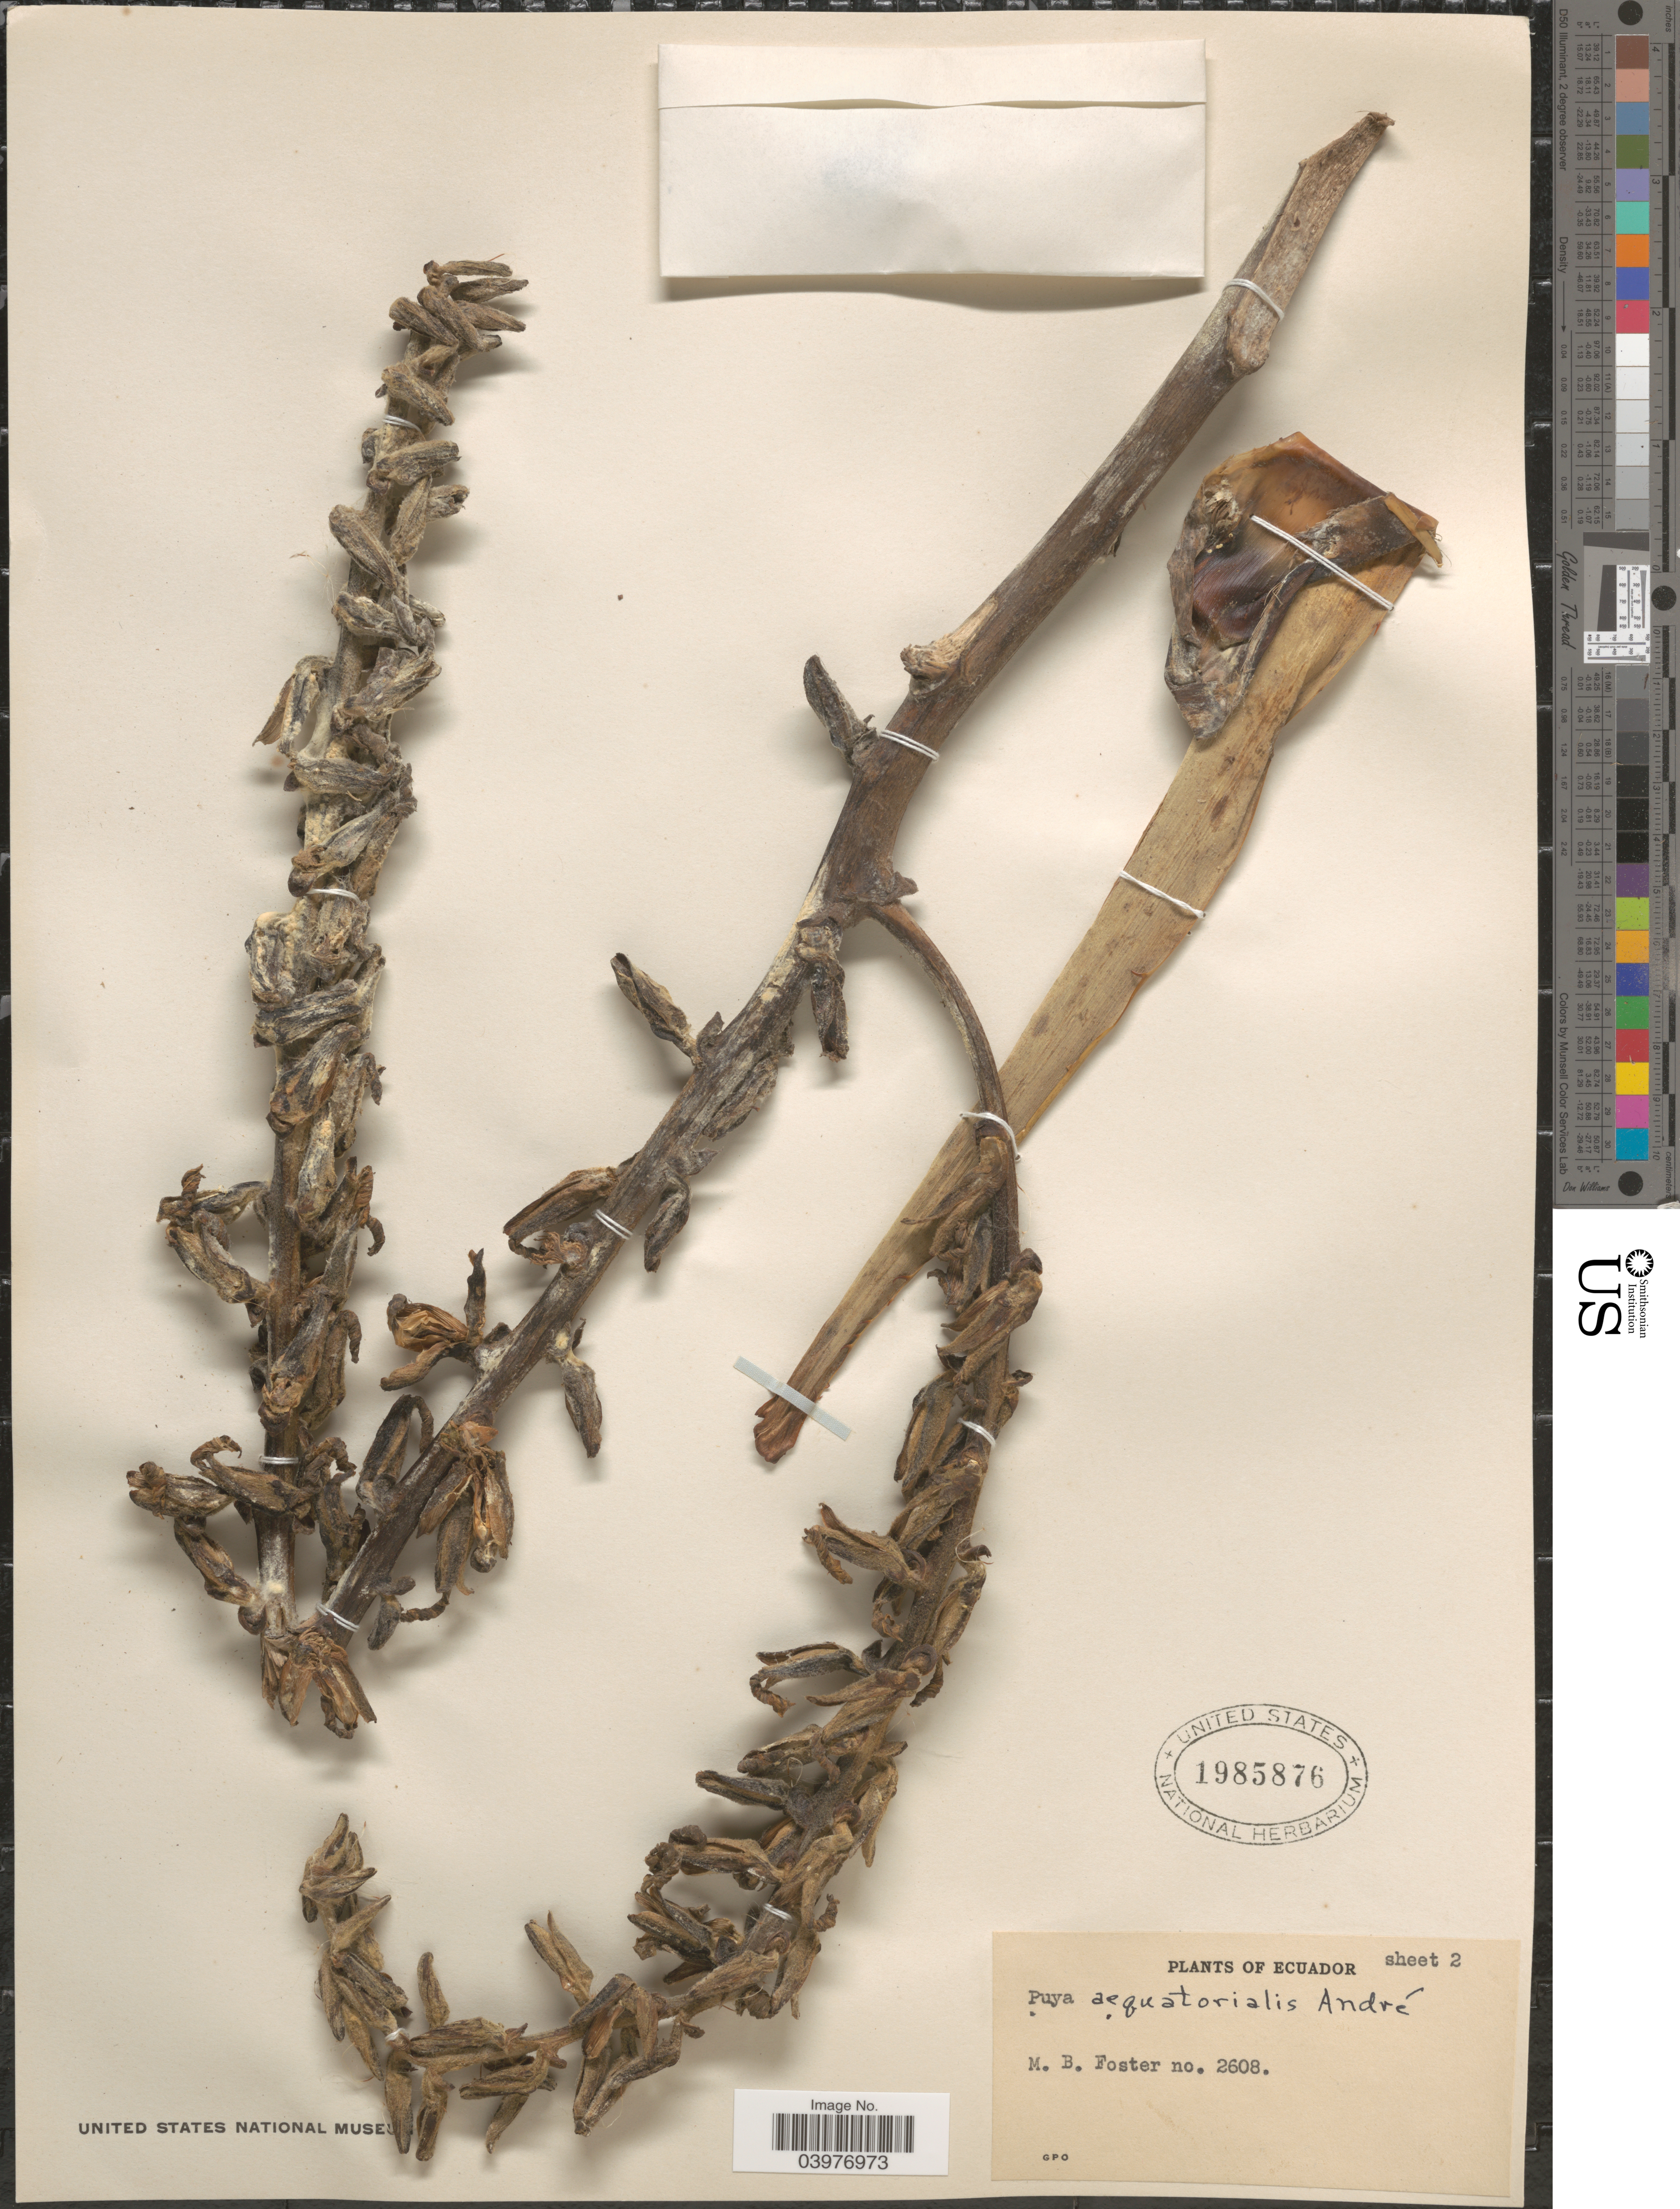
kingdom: Plantae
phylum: Tracheophyta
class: Liliopsida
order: Poales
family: Bromeliaceae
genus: Puya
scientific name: Puya aequatorialis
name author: André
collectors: M. B. Foster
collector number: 2608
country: Ecuador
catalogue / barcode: US 1985876